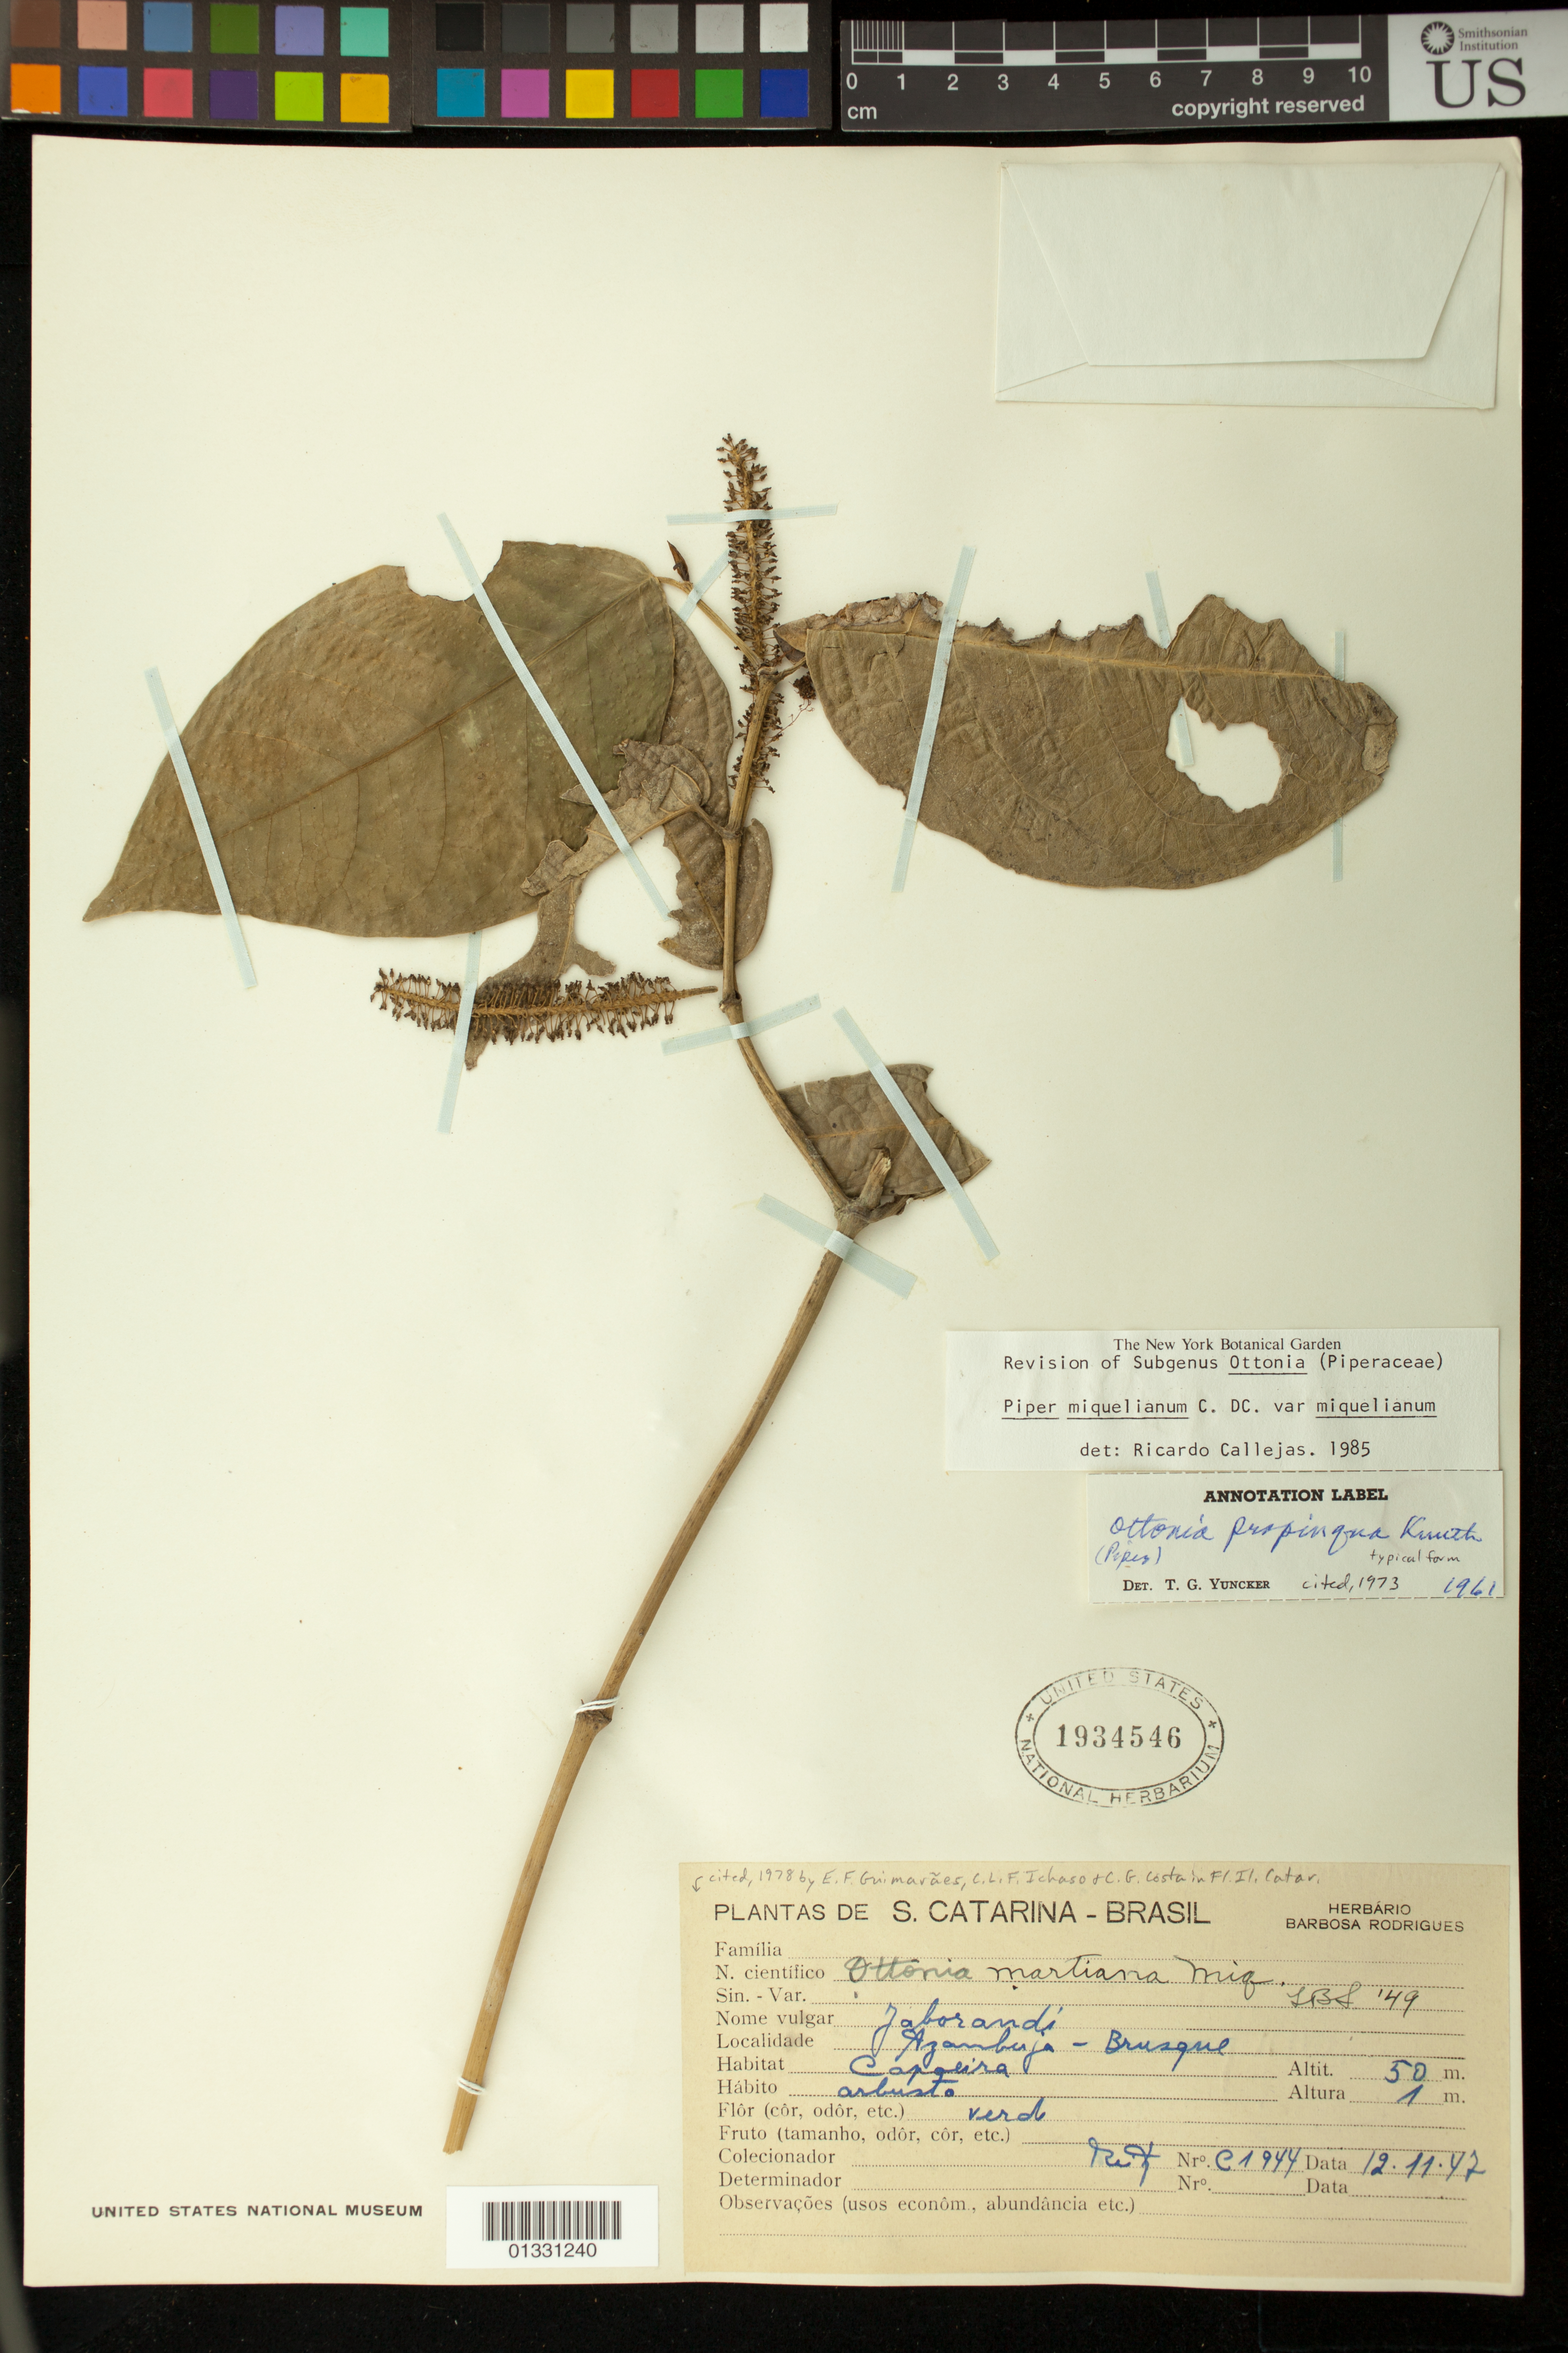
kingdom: Plantae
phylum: Tracheophyta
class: Magnoliopsida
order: Piperales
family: Piperaceae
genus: Piper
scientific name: Piper miquelianum var. miquelianum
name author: C. DC.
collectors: R. Reitz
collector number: C1944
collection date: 1947-11-12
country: Brazil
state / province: Santa Catarina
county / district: Brusque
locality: Azambuja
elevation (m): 50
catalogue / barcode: US 1934546